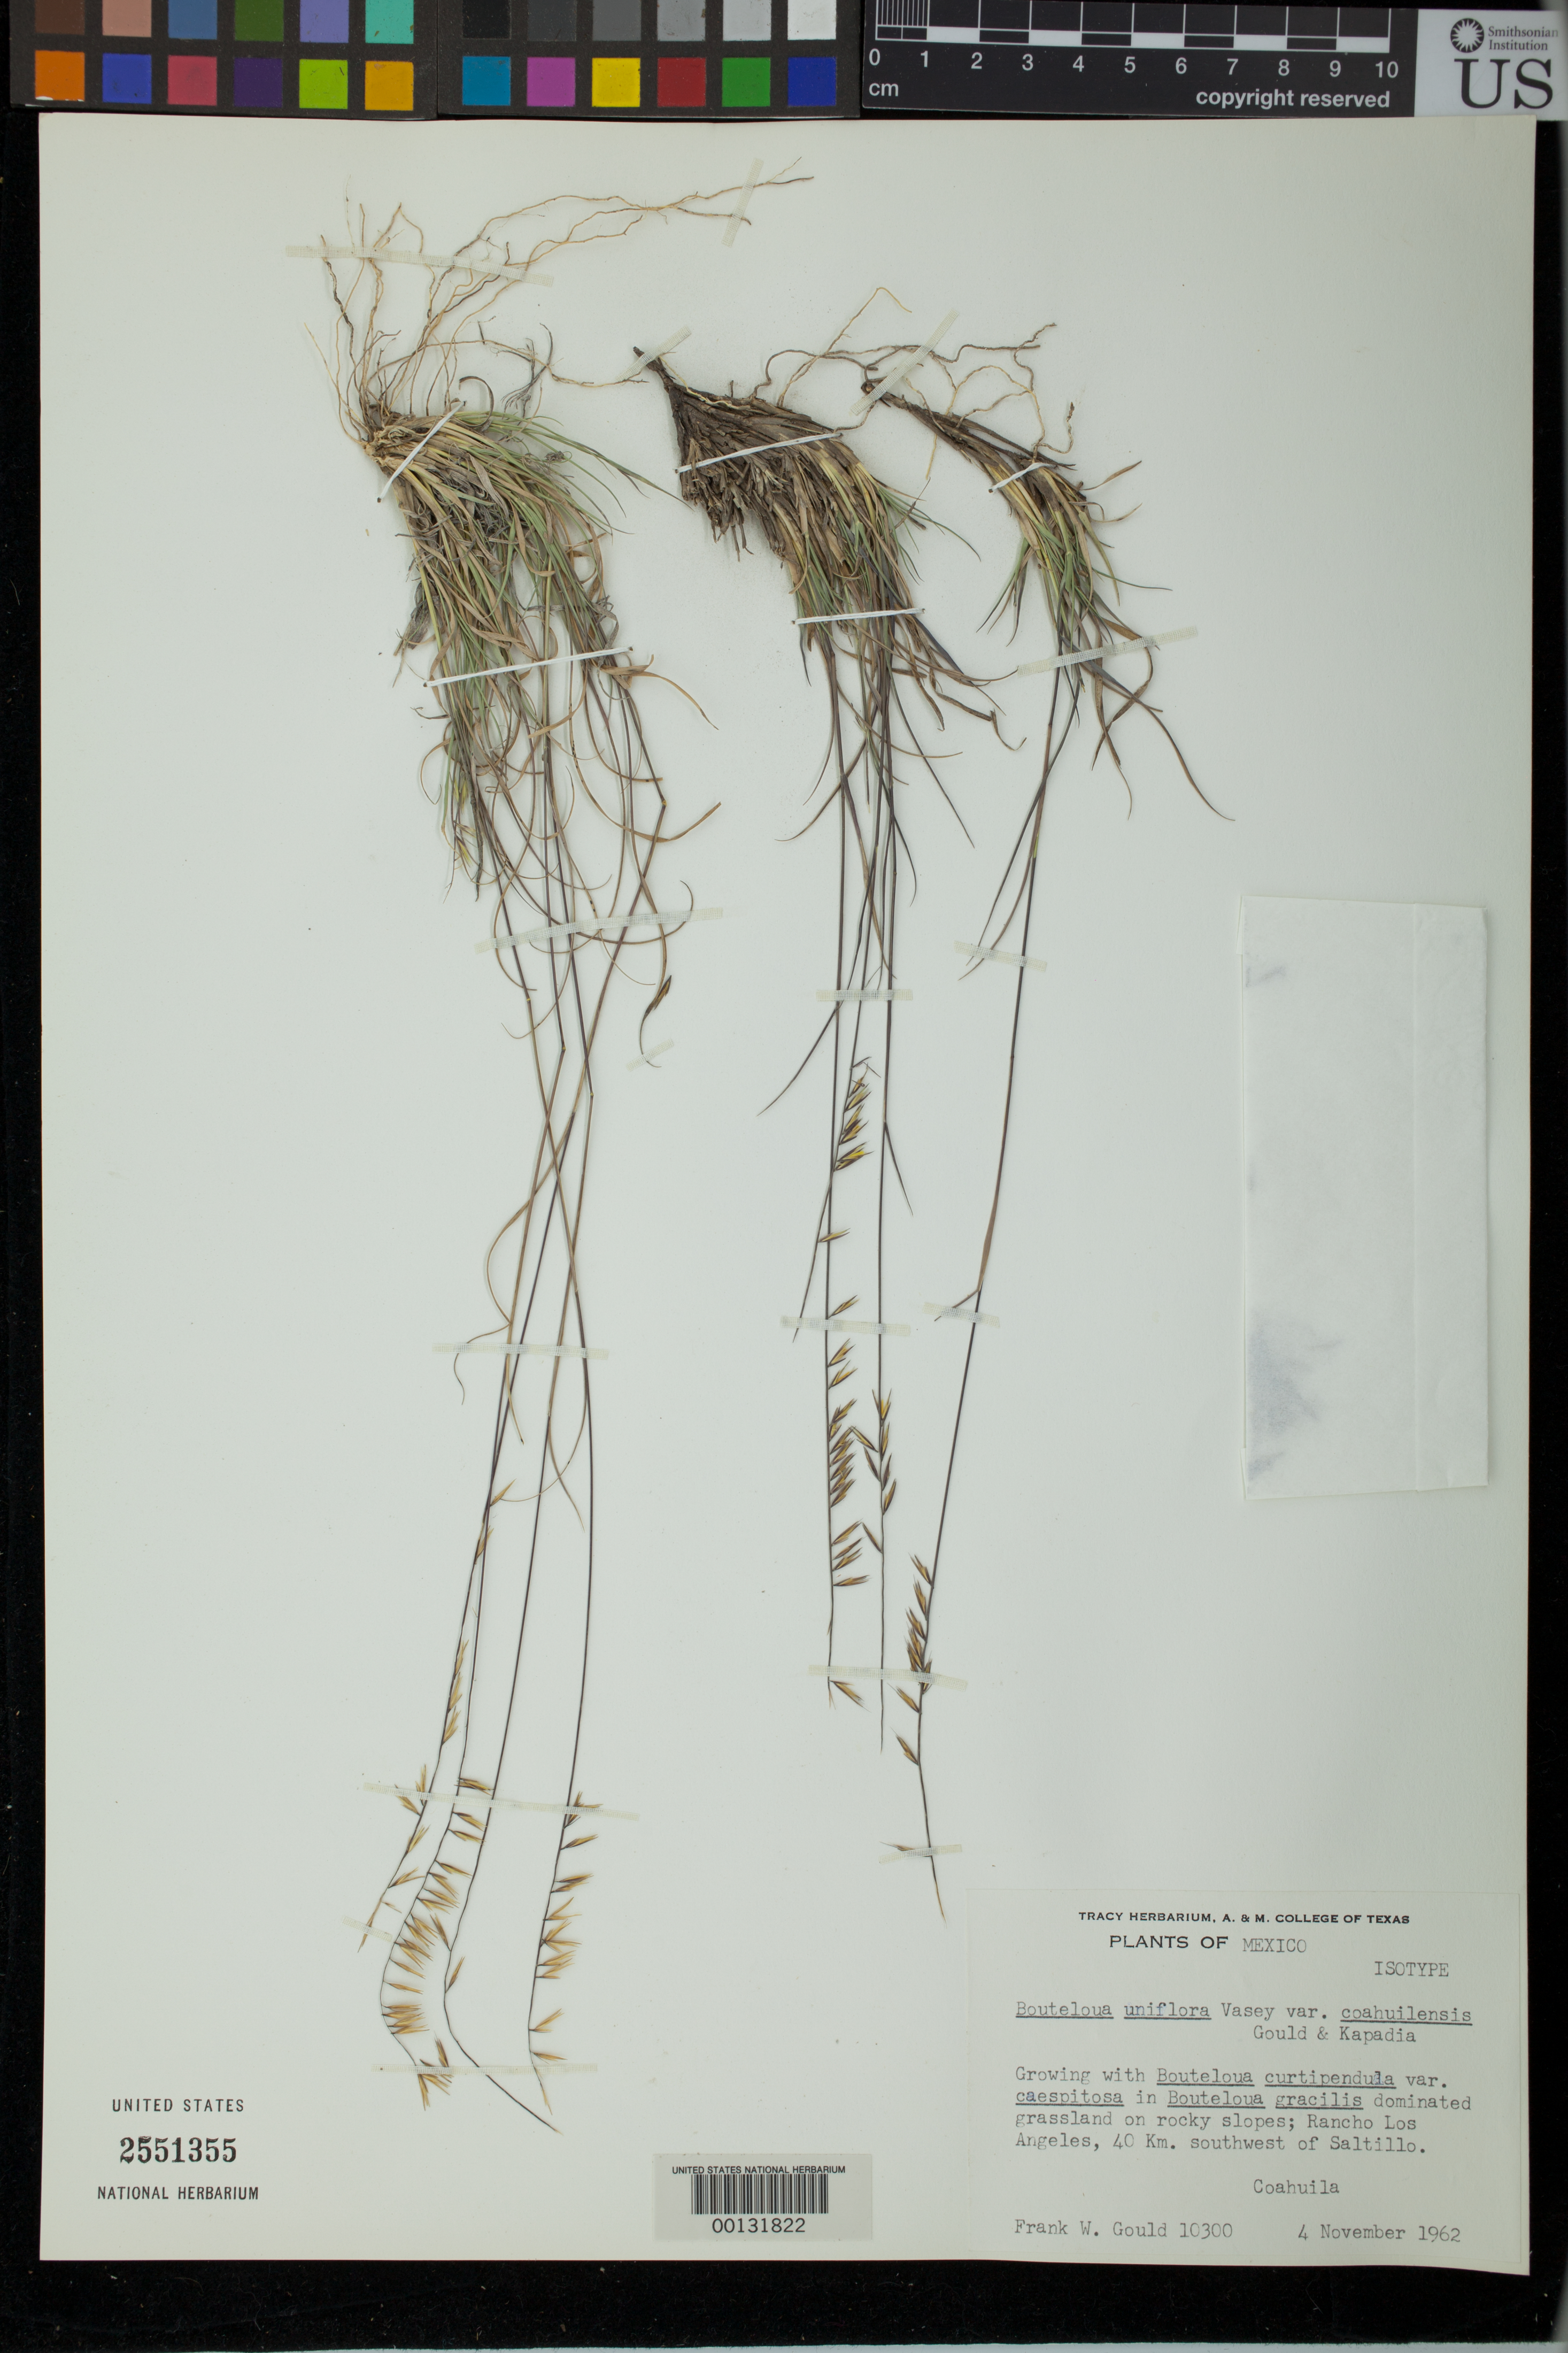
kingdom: Plantae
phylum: Tracheophyta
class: Liliopsida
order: Poales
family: Poaceae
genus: Bouteloua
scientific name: Bouteloua uniflora var. coahuilensis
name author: Gould & Kapadia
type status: Isotype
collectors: F. W. Gould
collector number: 10300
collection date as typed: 04 Nov 1962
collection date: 1962-11-04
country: Mexico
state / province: Coahuila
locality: Rancho Los Angeles, 40 km SW of Saltillo.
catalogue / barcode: US 2551355